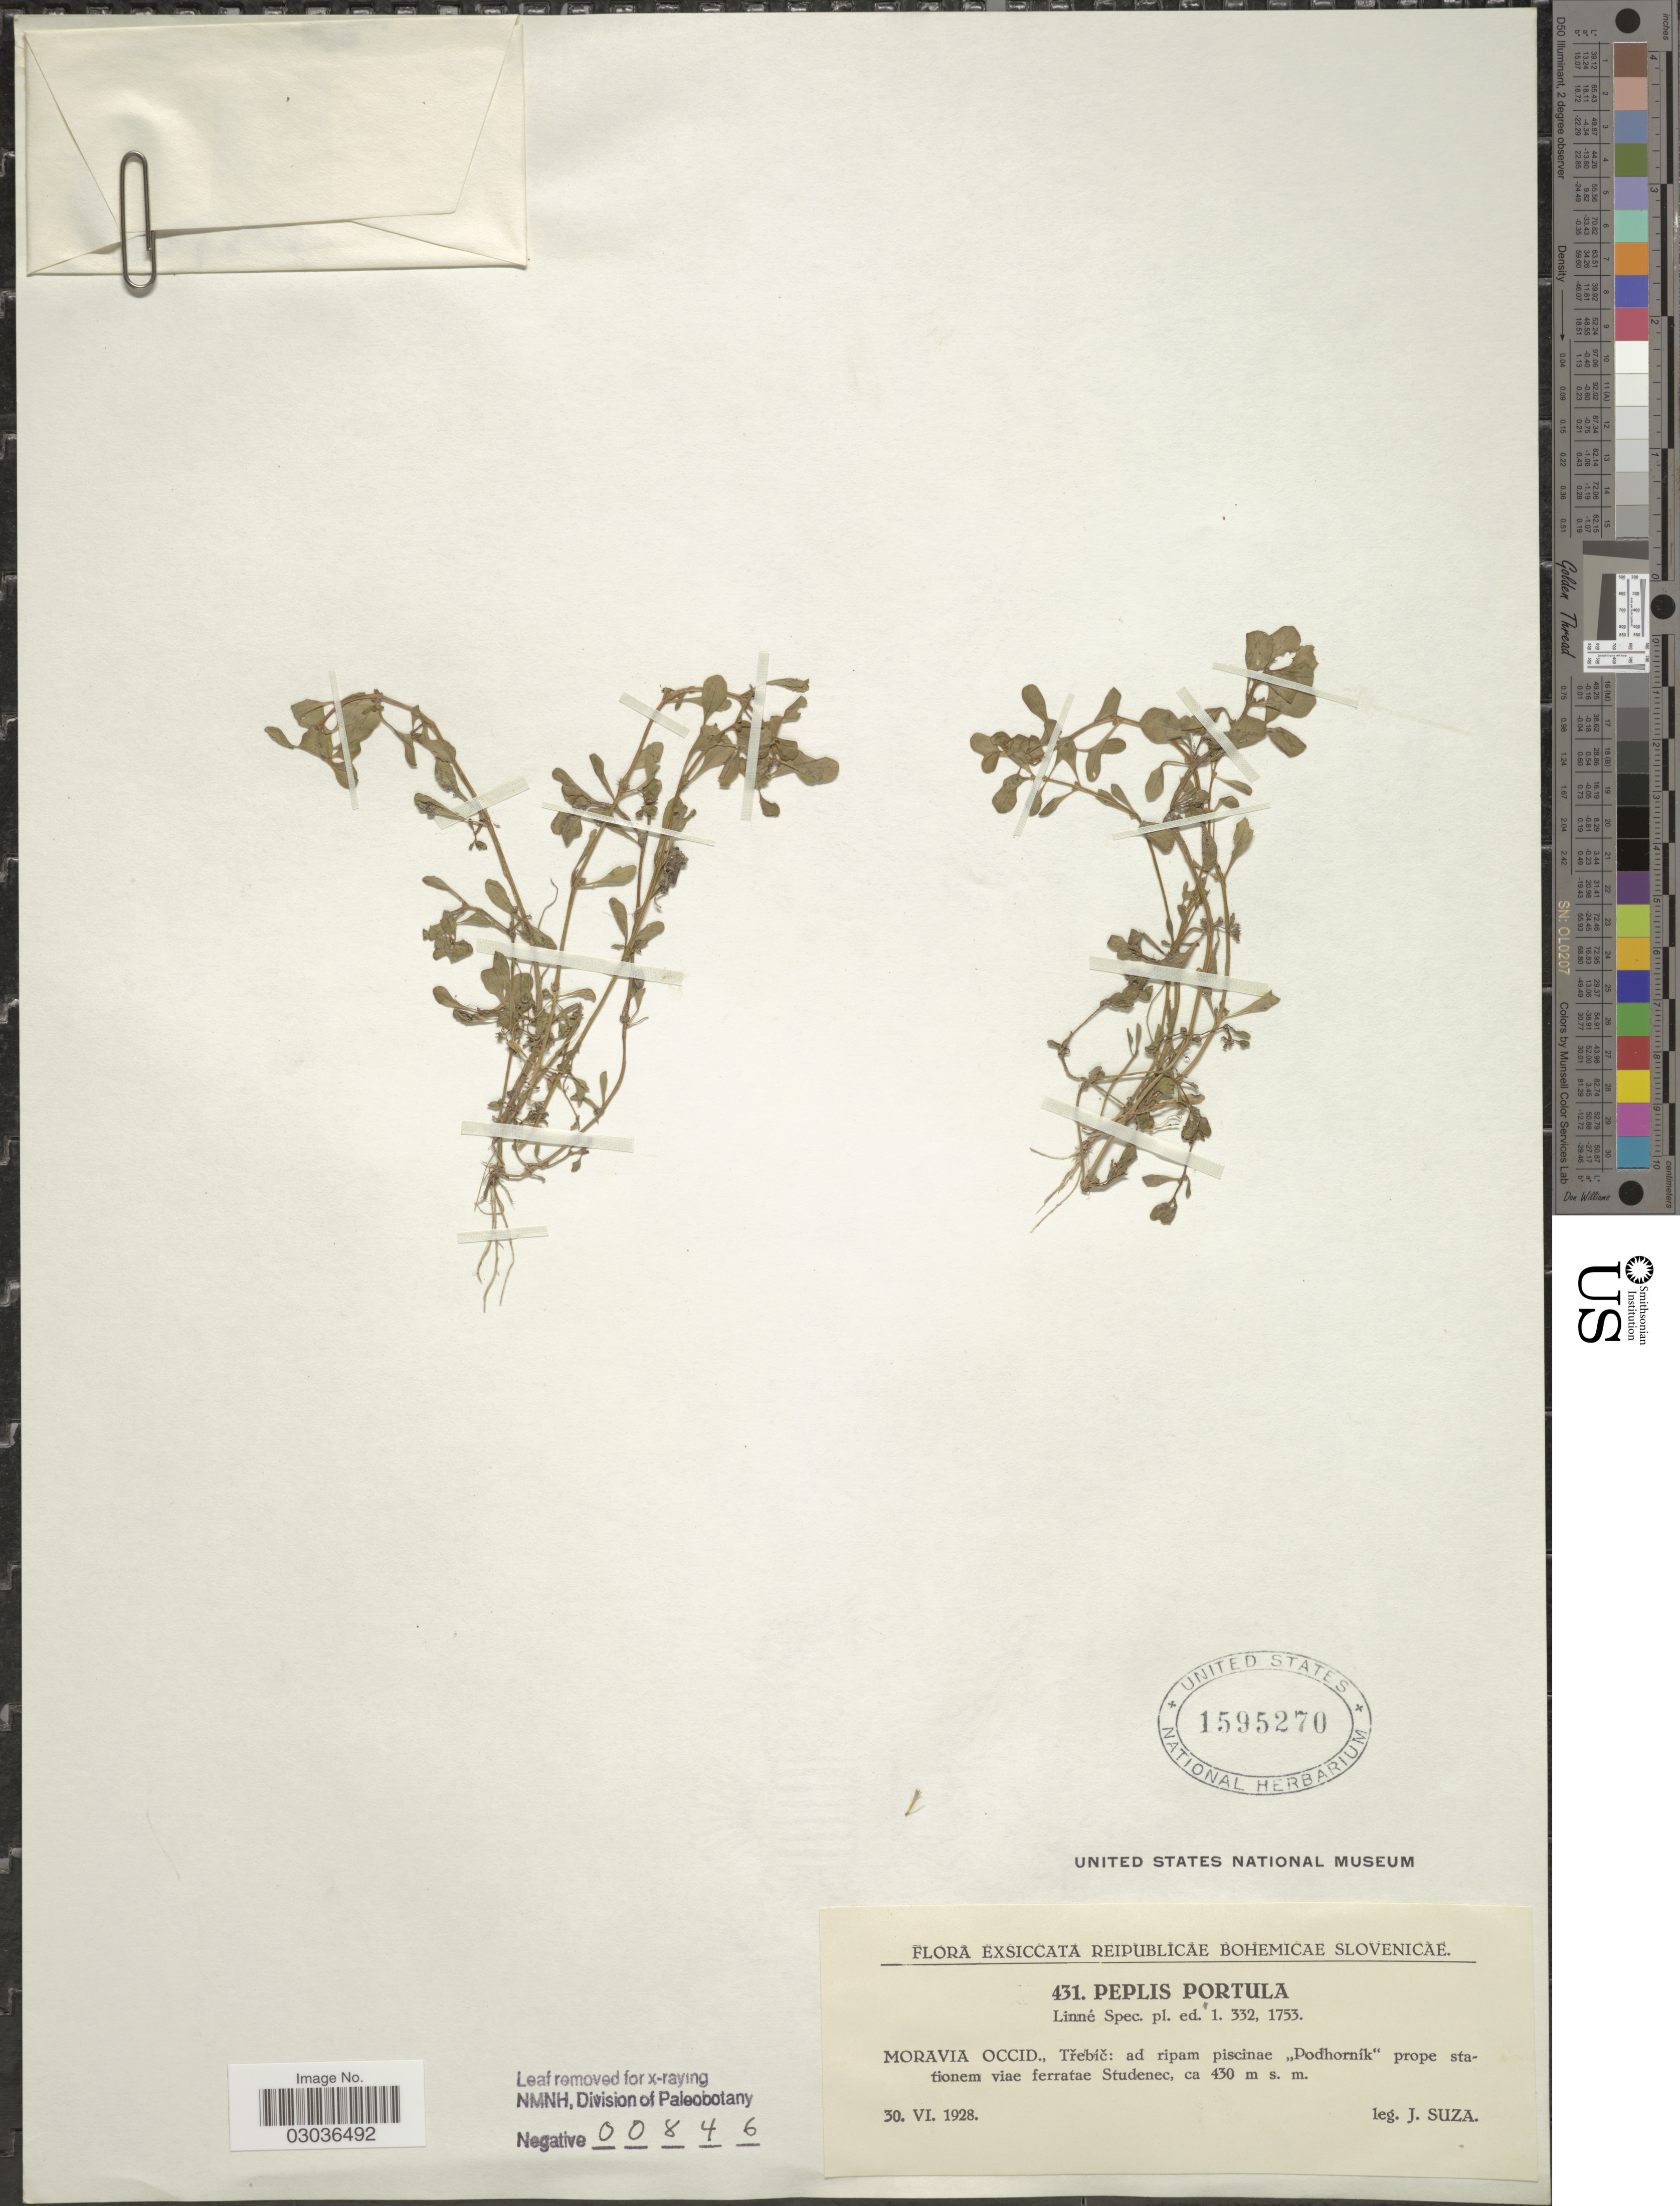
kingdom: Plantae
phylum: Tracheophyta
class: Magnoliopsida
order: Myrtales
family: Lythraceae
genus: Lythrum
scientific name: Lythrum portula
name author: (L.) D.A. Webb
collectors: J. Suza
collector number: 431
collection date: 1928-06-30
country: Czechia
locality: Reipublicae Bohemicae Slovenicae. Moravia Occid., Trebic: ad ripam piscinae "Podhorkík" prope stationem viae ferratae Studenec.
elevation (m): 430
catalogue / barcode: US 1595270